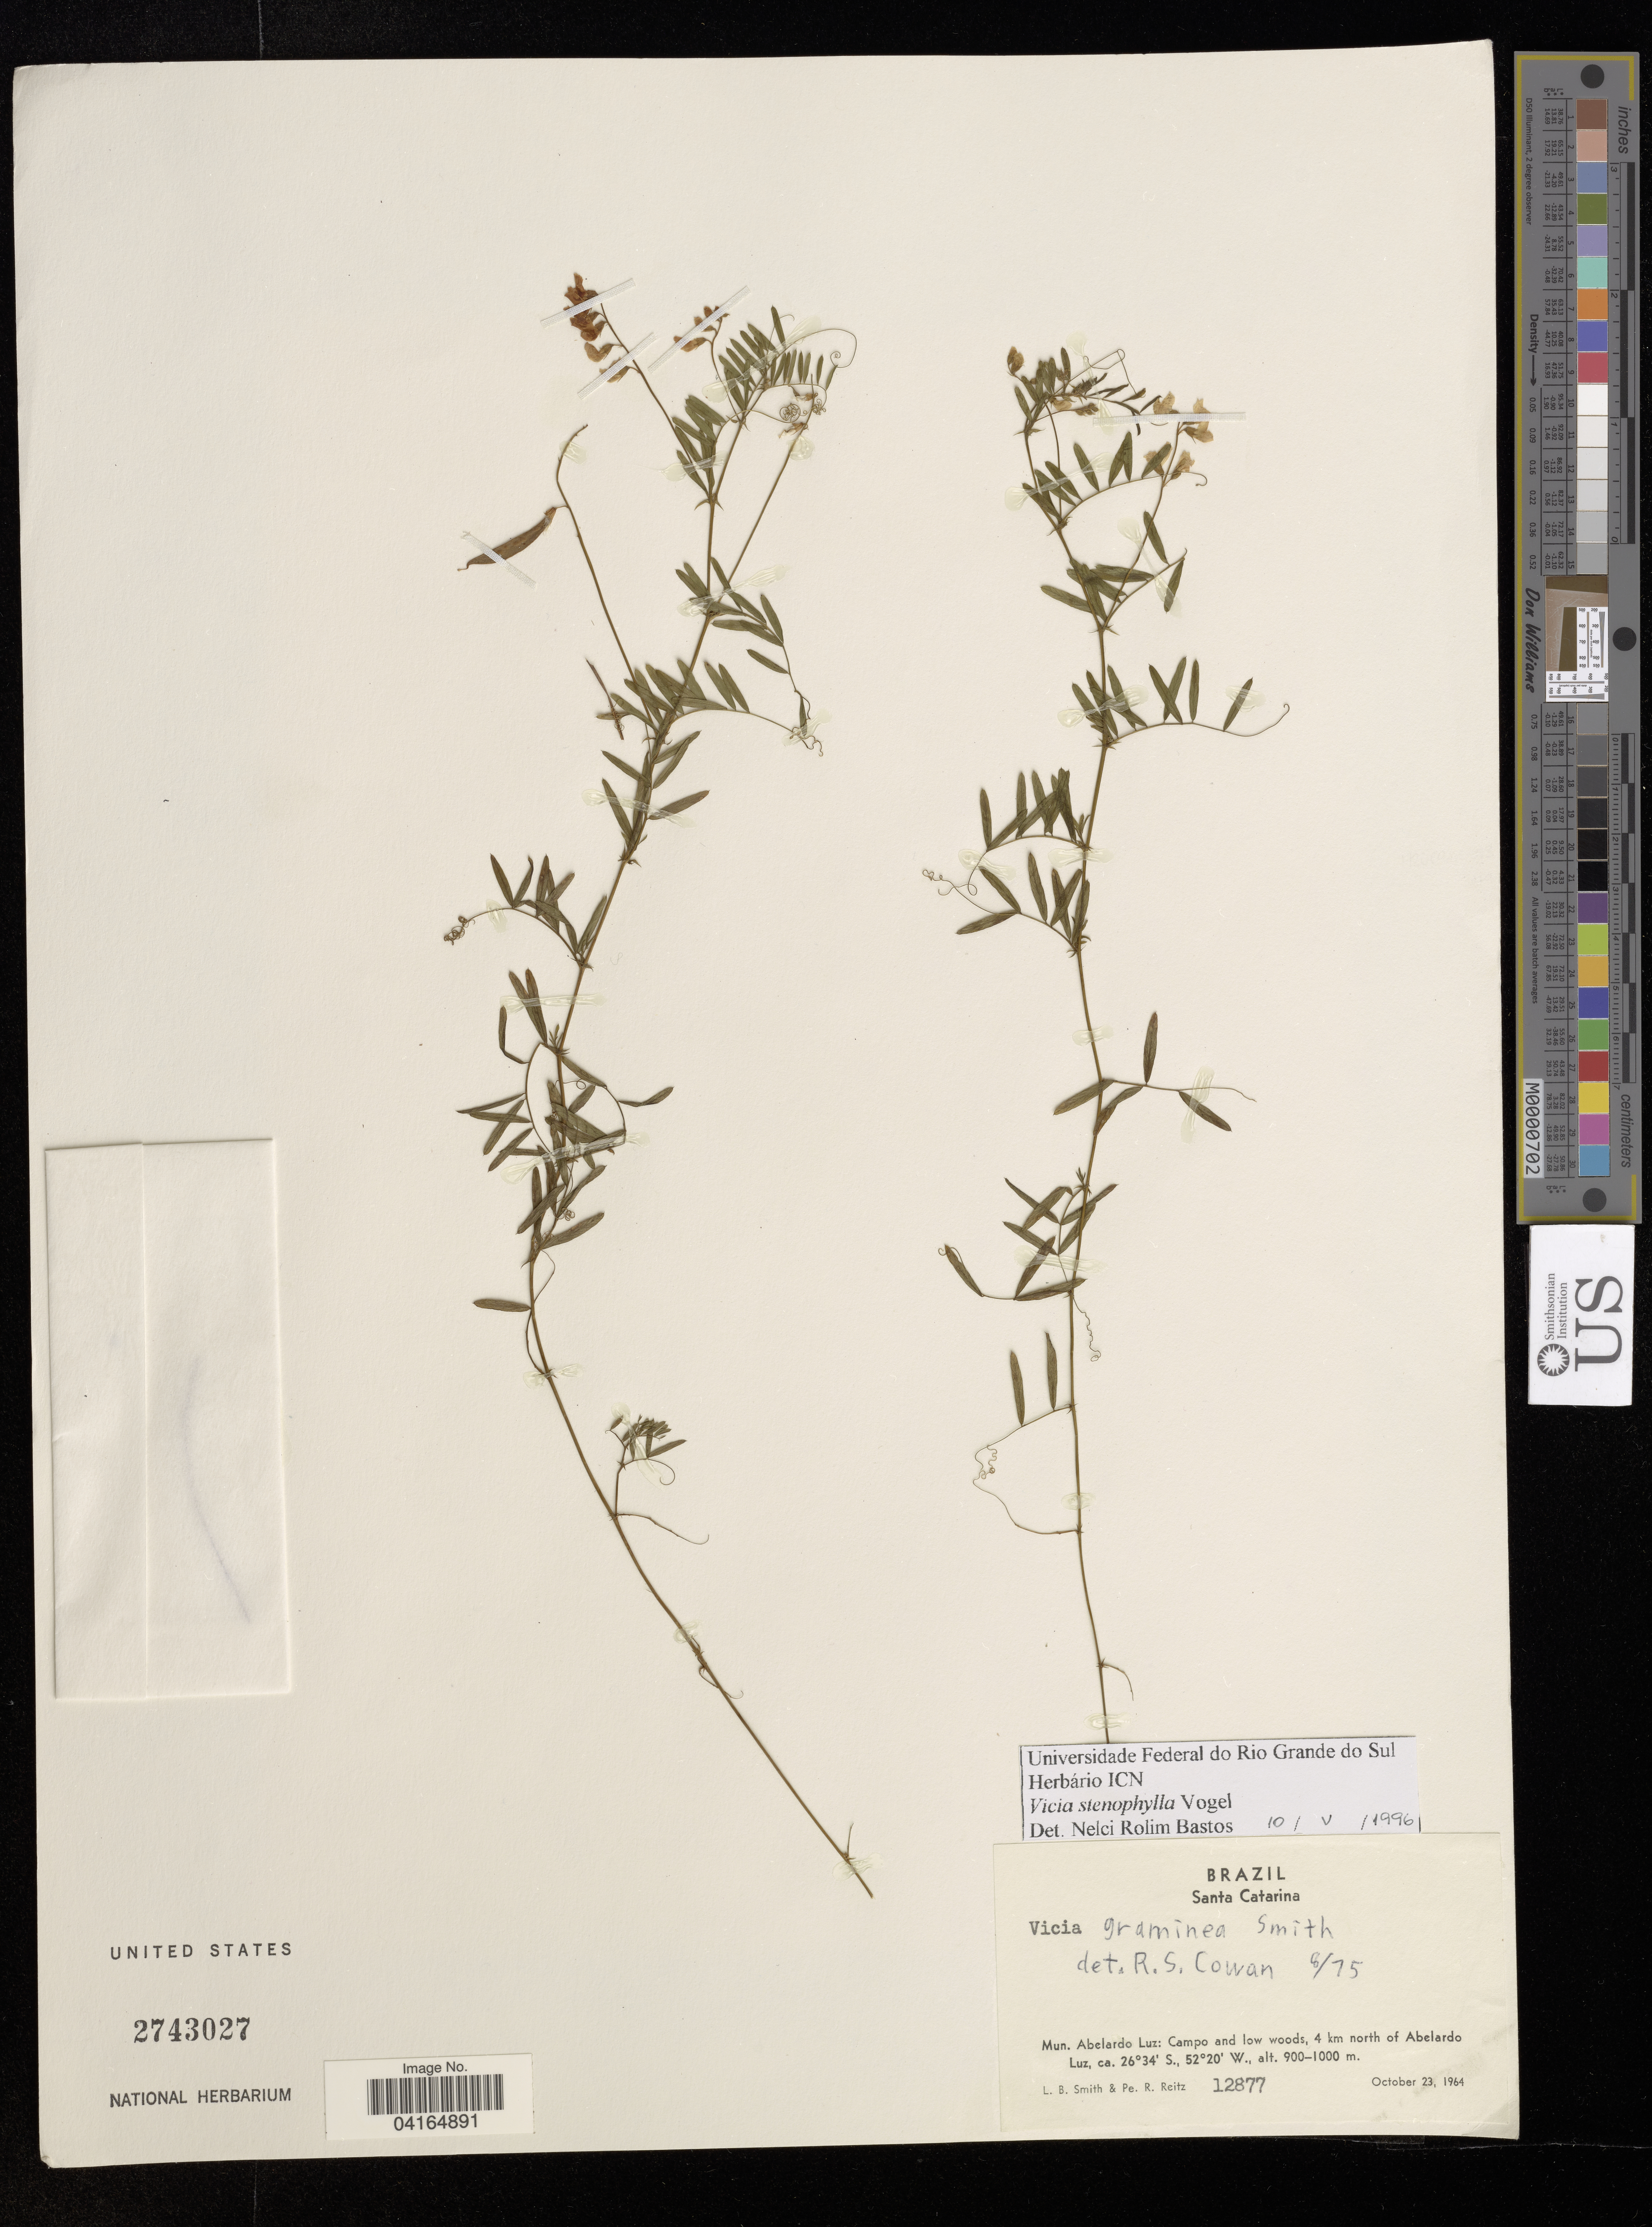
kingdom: Plantae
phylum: Tracheophyta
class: Magnoliopsida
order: Fabales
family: Fabaceae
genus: Vicia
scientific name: Vicia graminea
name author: Sm.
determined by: Hechenleitner, Paulina, RBG Edinburgh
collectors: L. Smith & P. Reitz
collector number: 12877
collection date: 1964-10-23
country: Brazil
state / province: Santa Catarina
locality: Mun. Abelardo Luz: Campo and low woods,? 4 km north of Abelardo Luz.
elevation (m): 900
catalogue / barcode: US 2743027